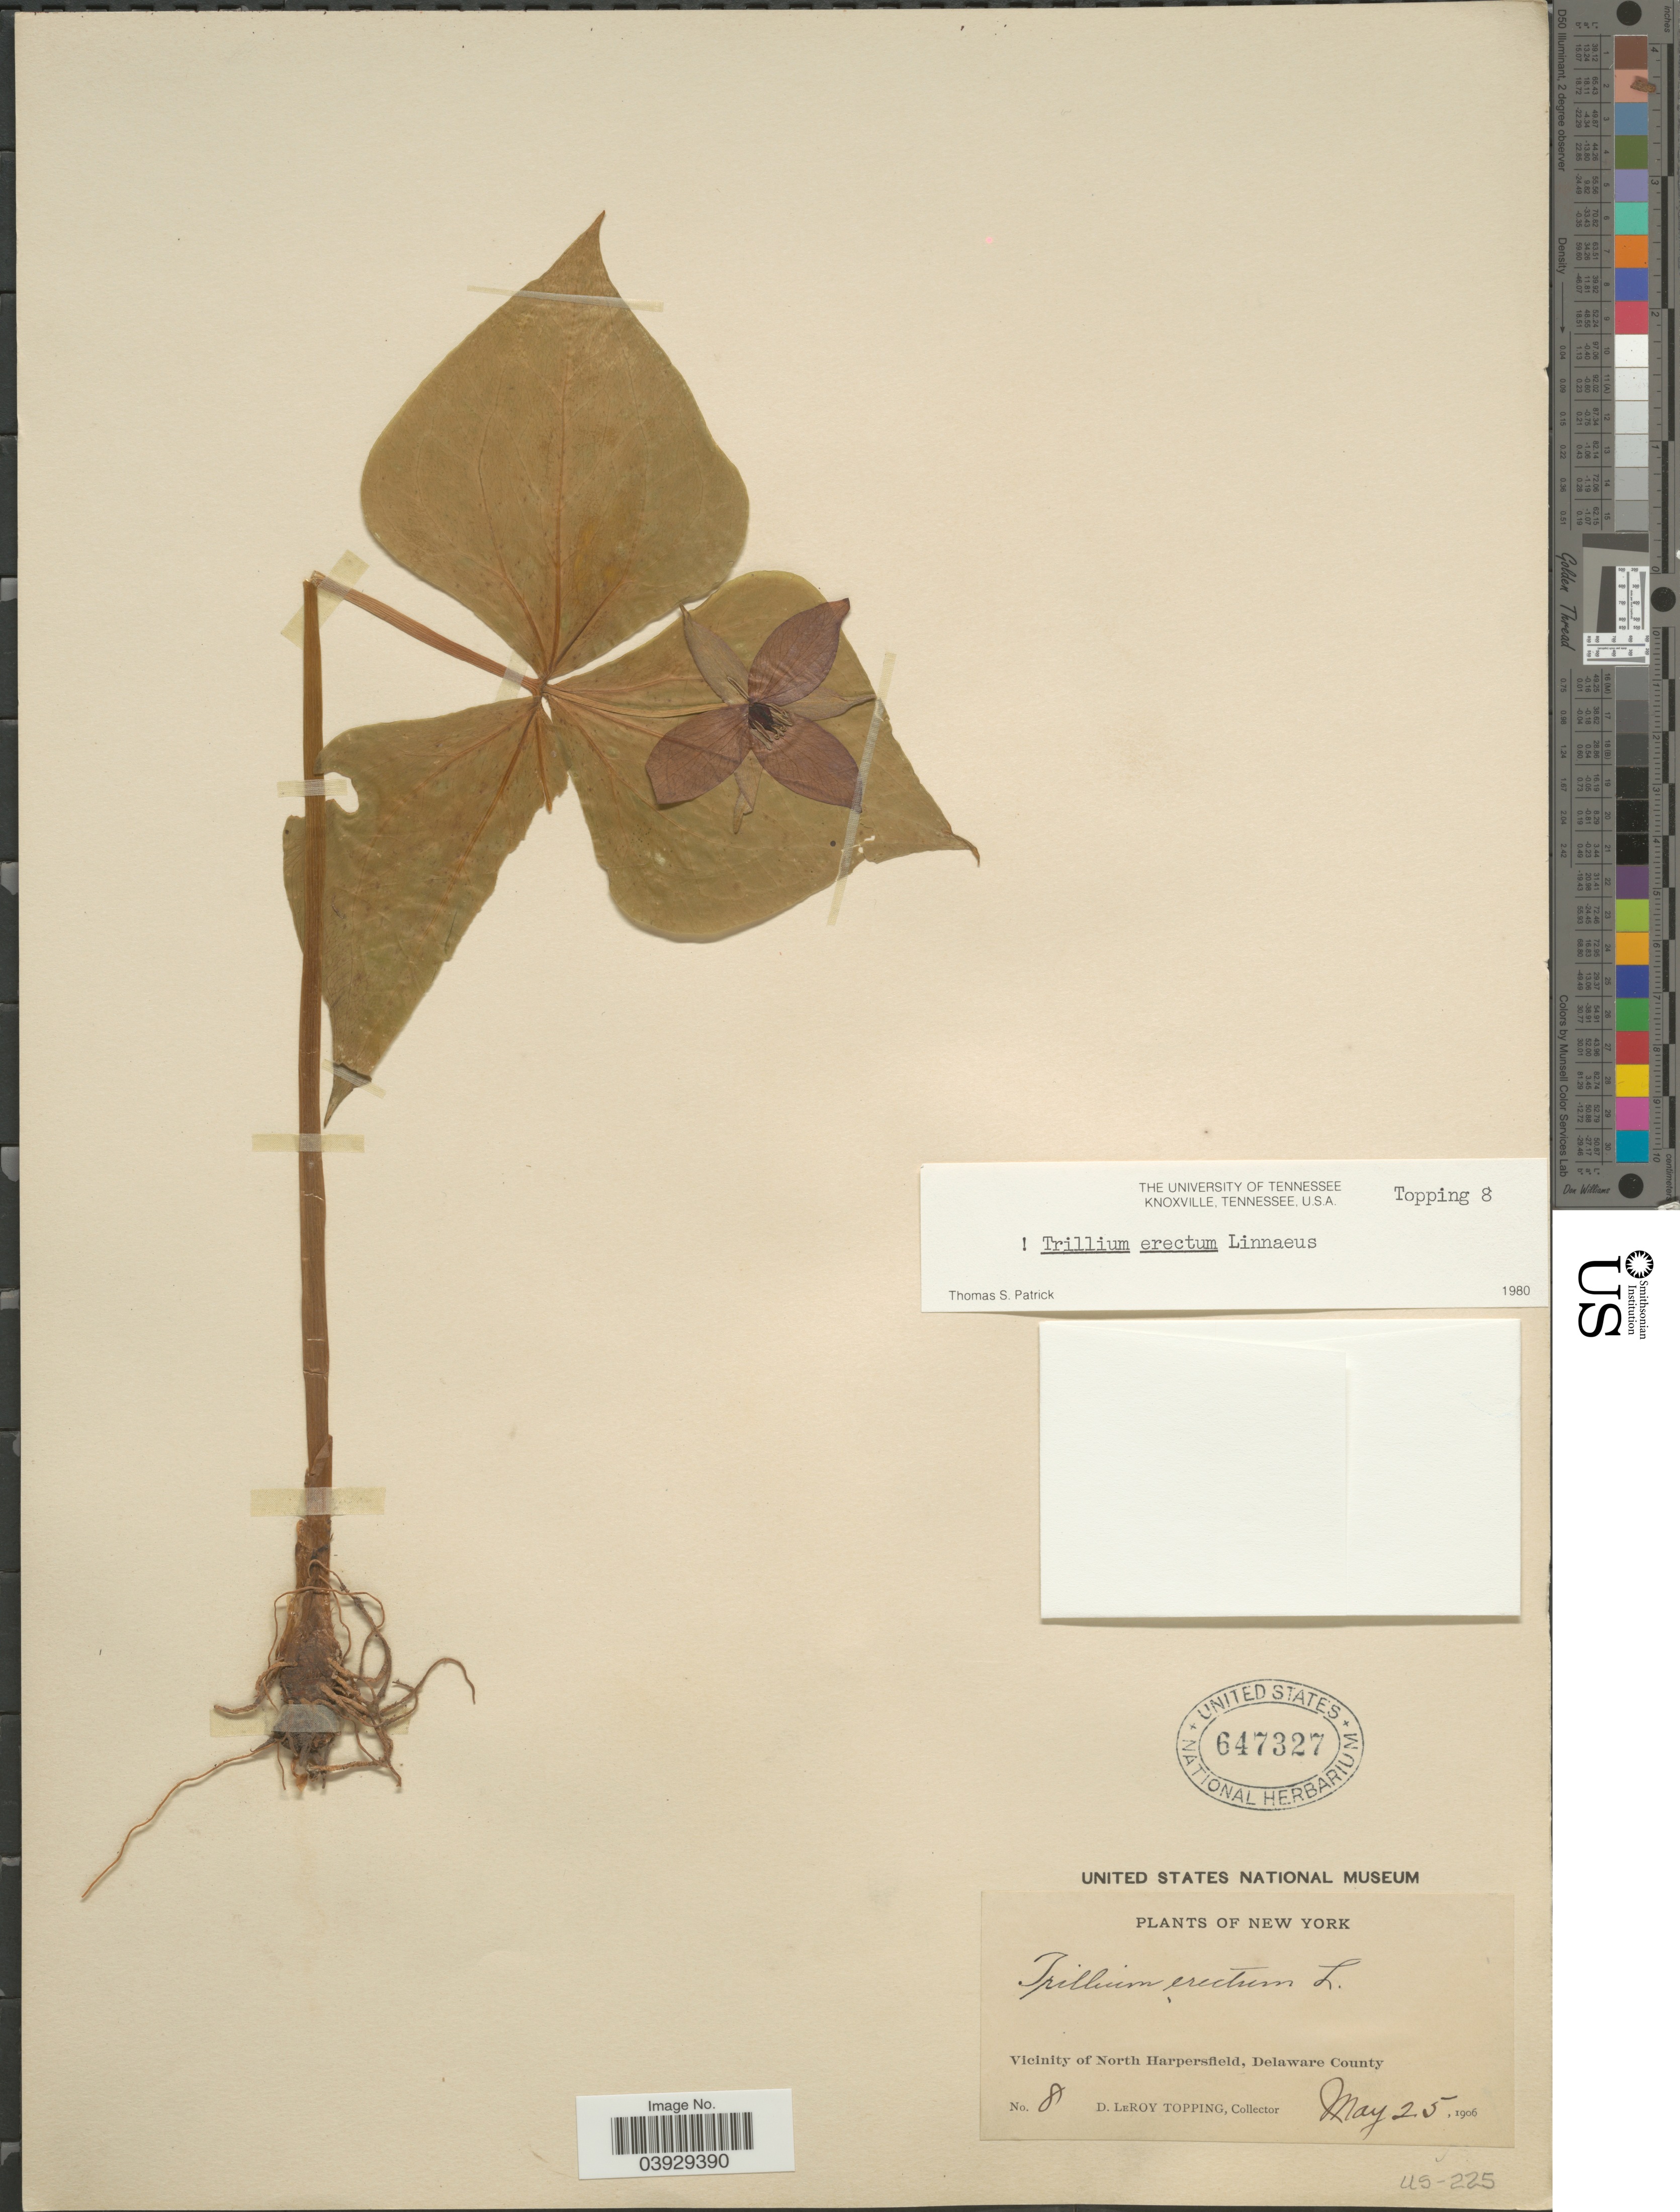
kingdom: Plantae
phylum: Tracheophyta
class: Liliopsida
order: Liliales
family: Melanthiaceae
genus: Trillium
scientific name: Trillium erectum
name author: L.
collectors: D. L. Topping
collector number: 8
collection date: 1906-05-25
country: United States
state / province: New York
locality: Vicinity of North Harpersfield, Delaware County.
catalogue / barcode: US 647327